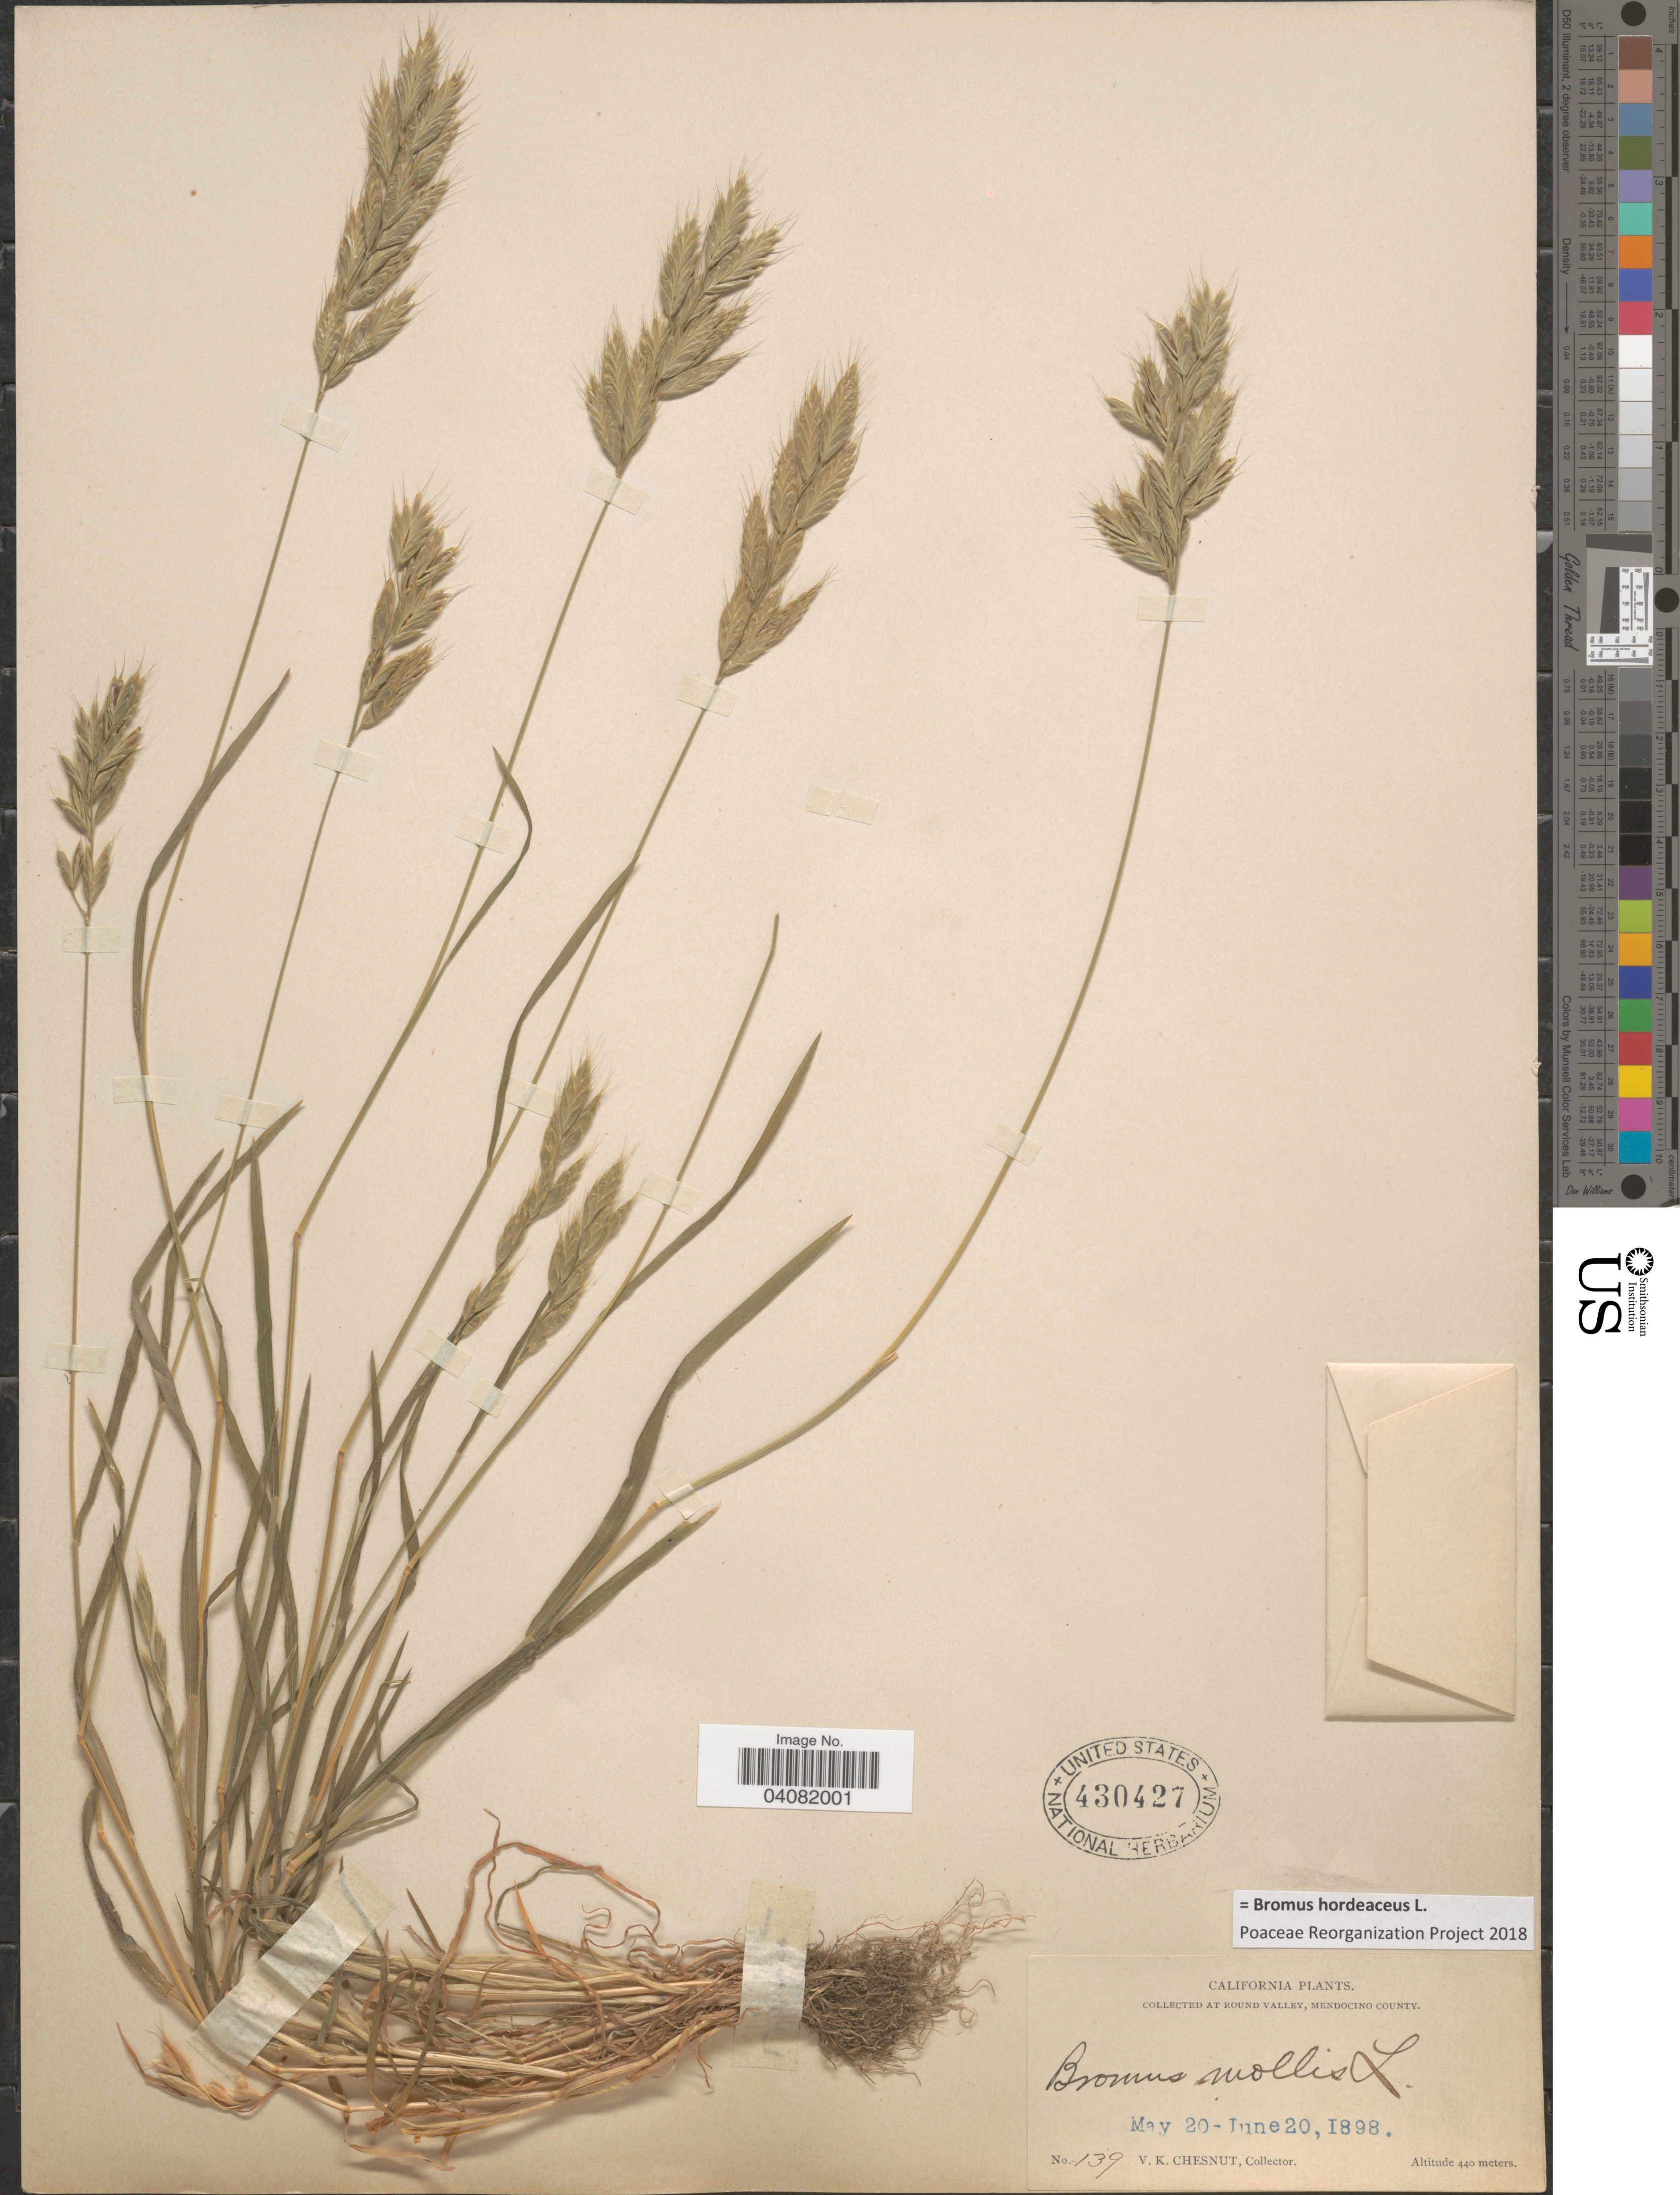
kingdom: Plantae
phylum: Tracheophyta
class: Liliopsida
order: Poales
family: Poaceae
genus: Bromus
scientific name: Bromus hordeaceus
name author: L.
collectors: V. Chesnut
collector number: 139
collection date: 1898-05-20/1898-06-20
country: United States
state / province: California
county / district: Mendocino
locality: At Round Valley, Mendocino County.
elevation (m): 440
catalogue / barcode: US 430427